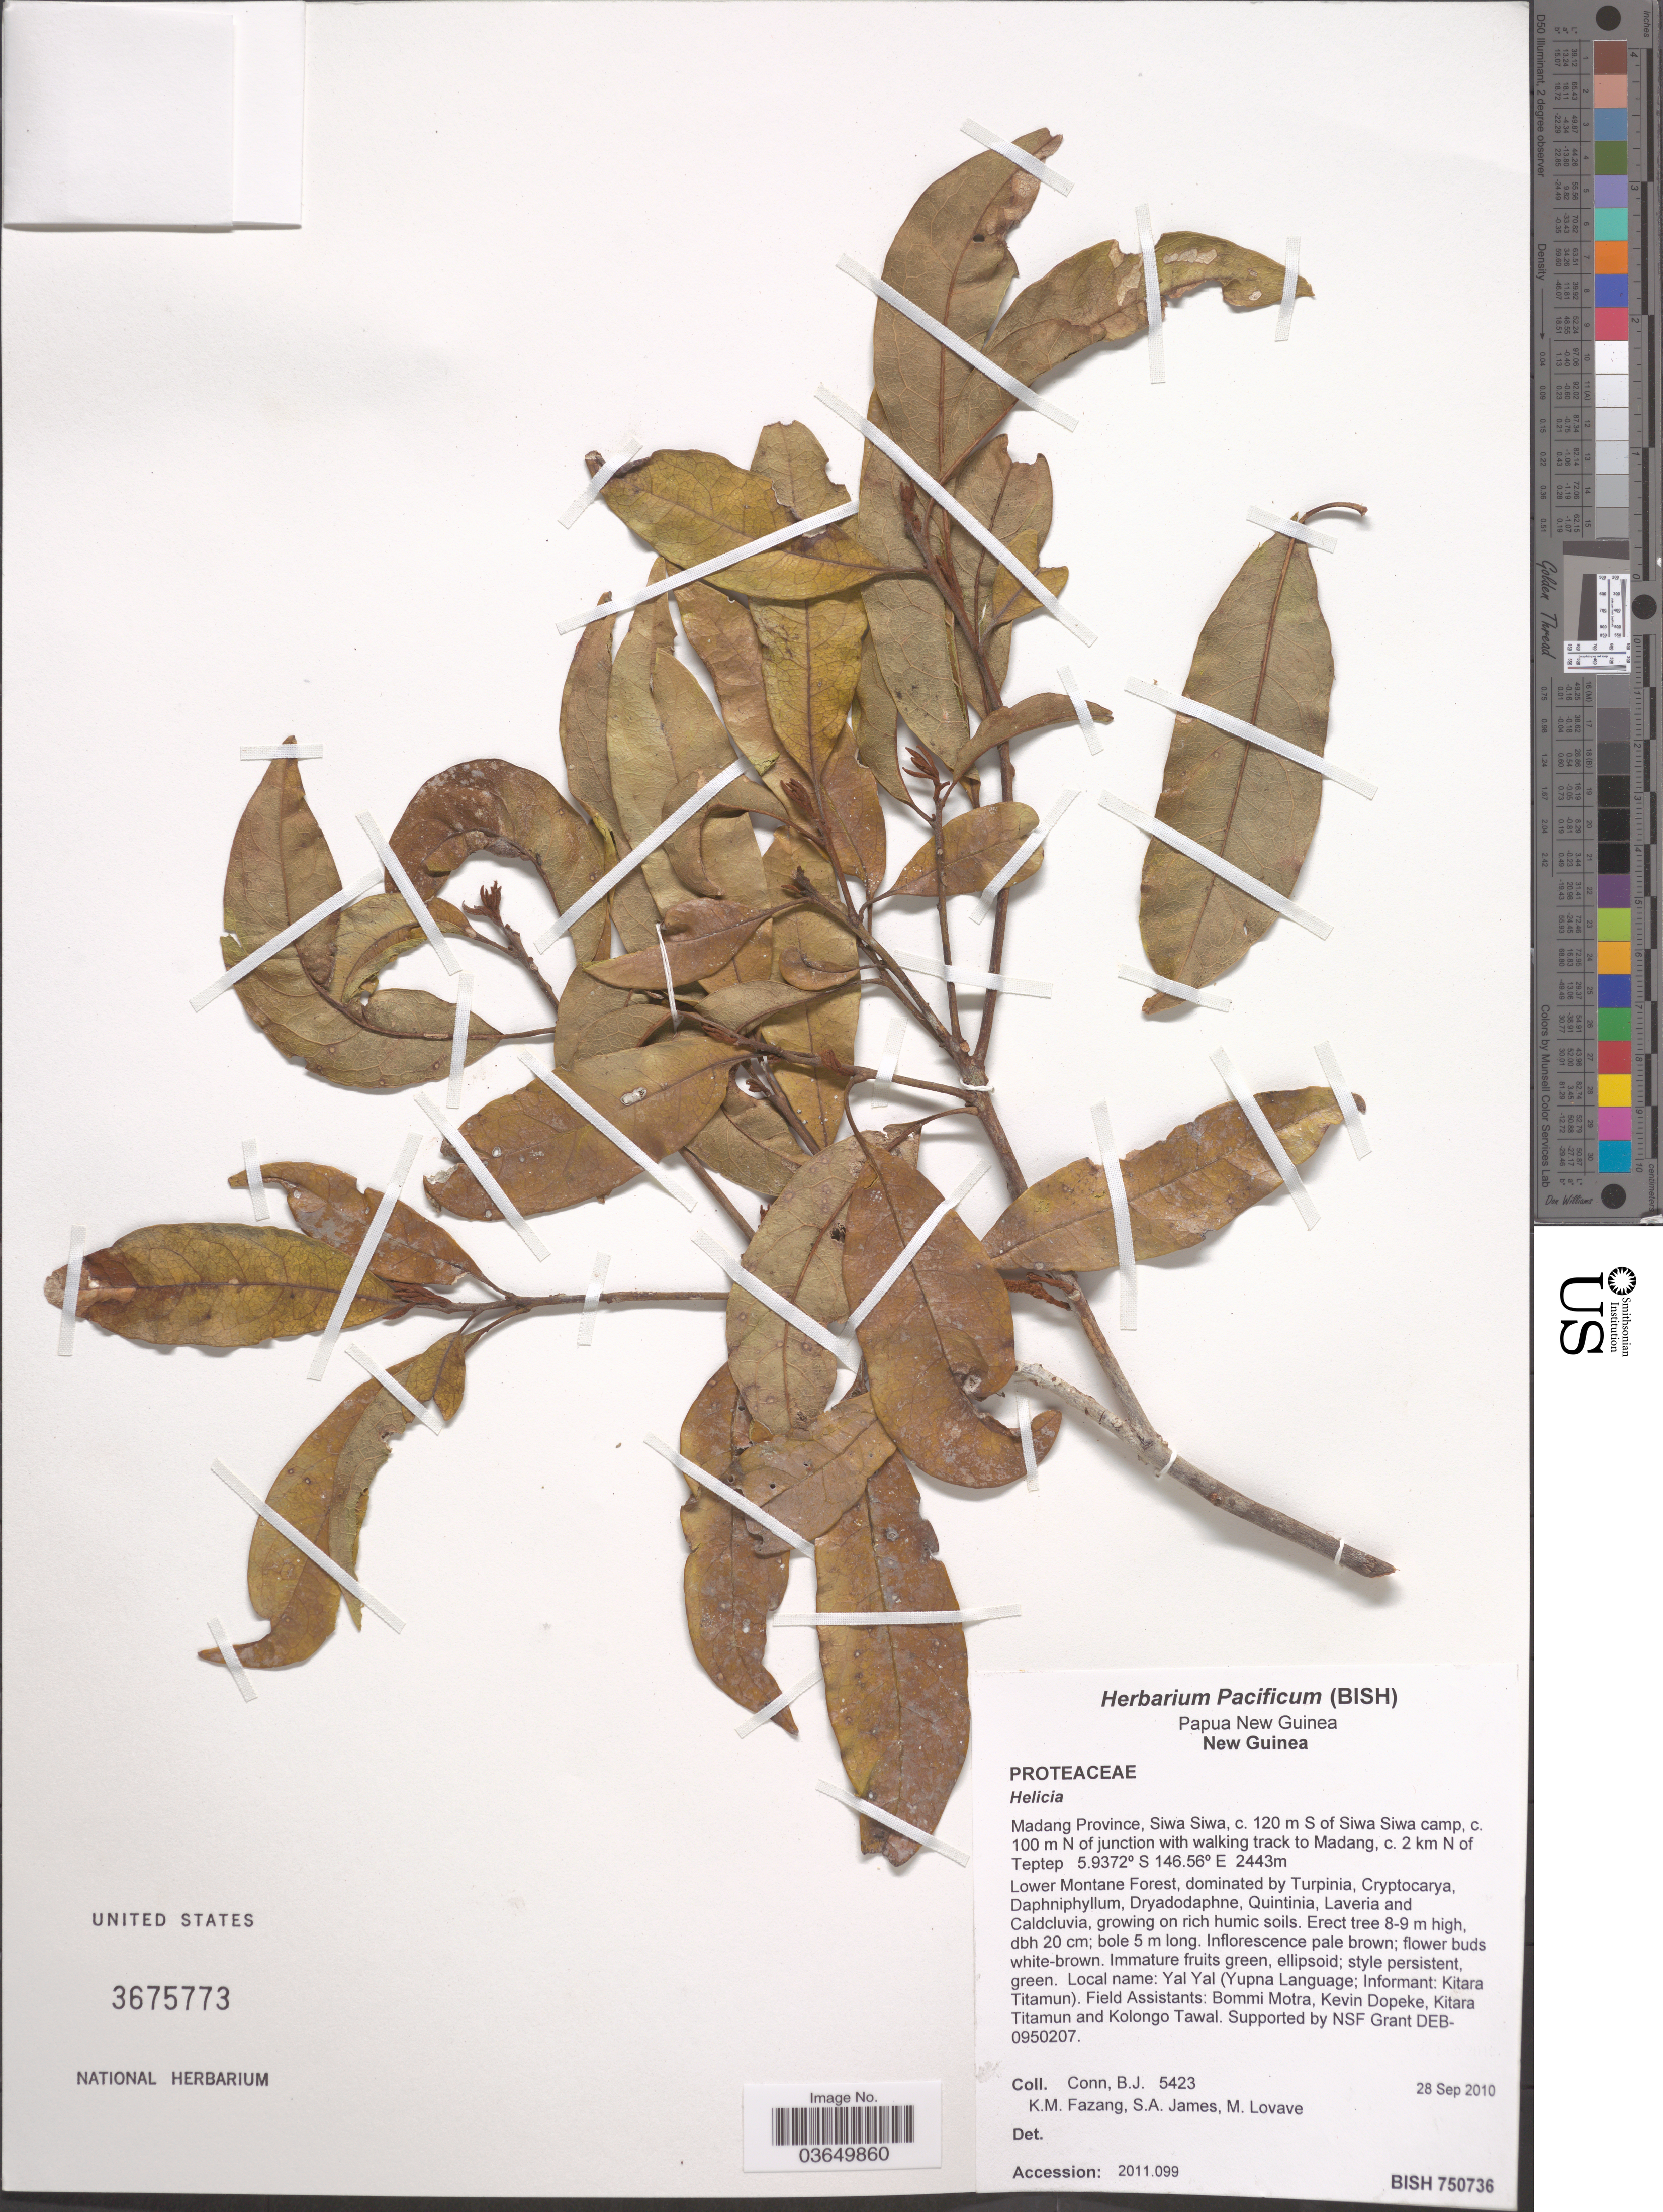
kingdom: Plantae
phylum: Tracheophyta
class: Magnoliopsida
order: Proteales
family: Proteaceae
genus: Helicia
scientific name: Helicia sp.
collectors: B. Conn, K. Fazang, S. James & M. Lovave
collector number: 5423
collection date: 2010-09-28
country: Papua New Guinea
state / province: Madang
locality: New Guinea. Siwa Siwa, c. 120 m S of Siwa Siwa camp, c. 100 m N of junction with walking track to Madang, c. 2 km N of Teptep.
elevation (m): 2443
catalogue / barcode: US 3675773